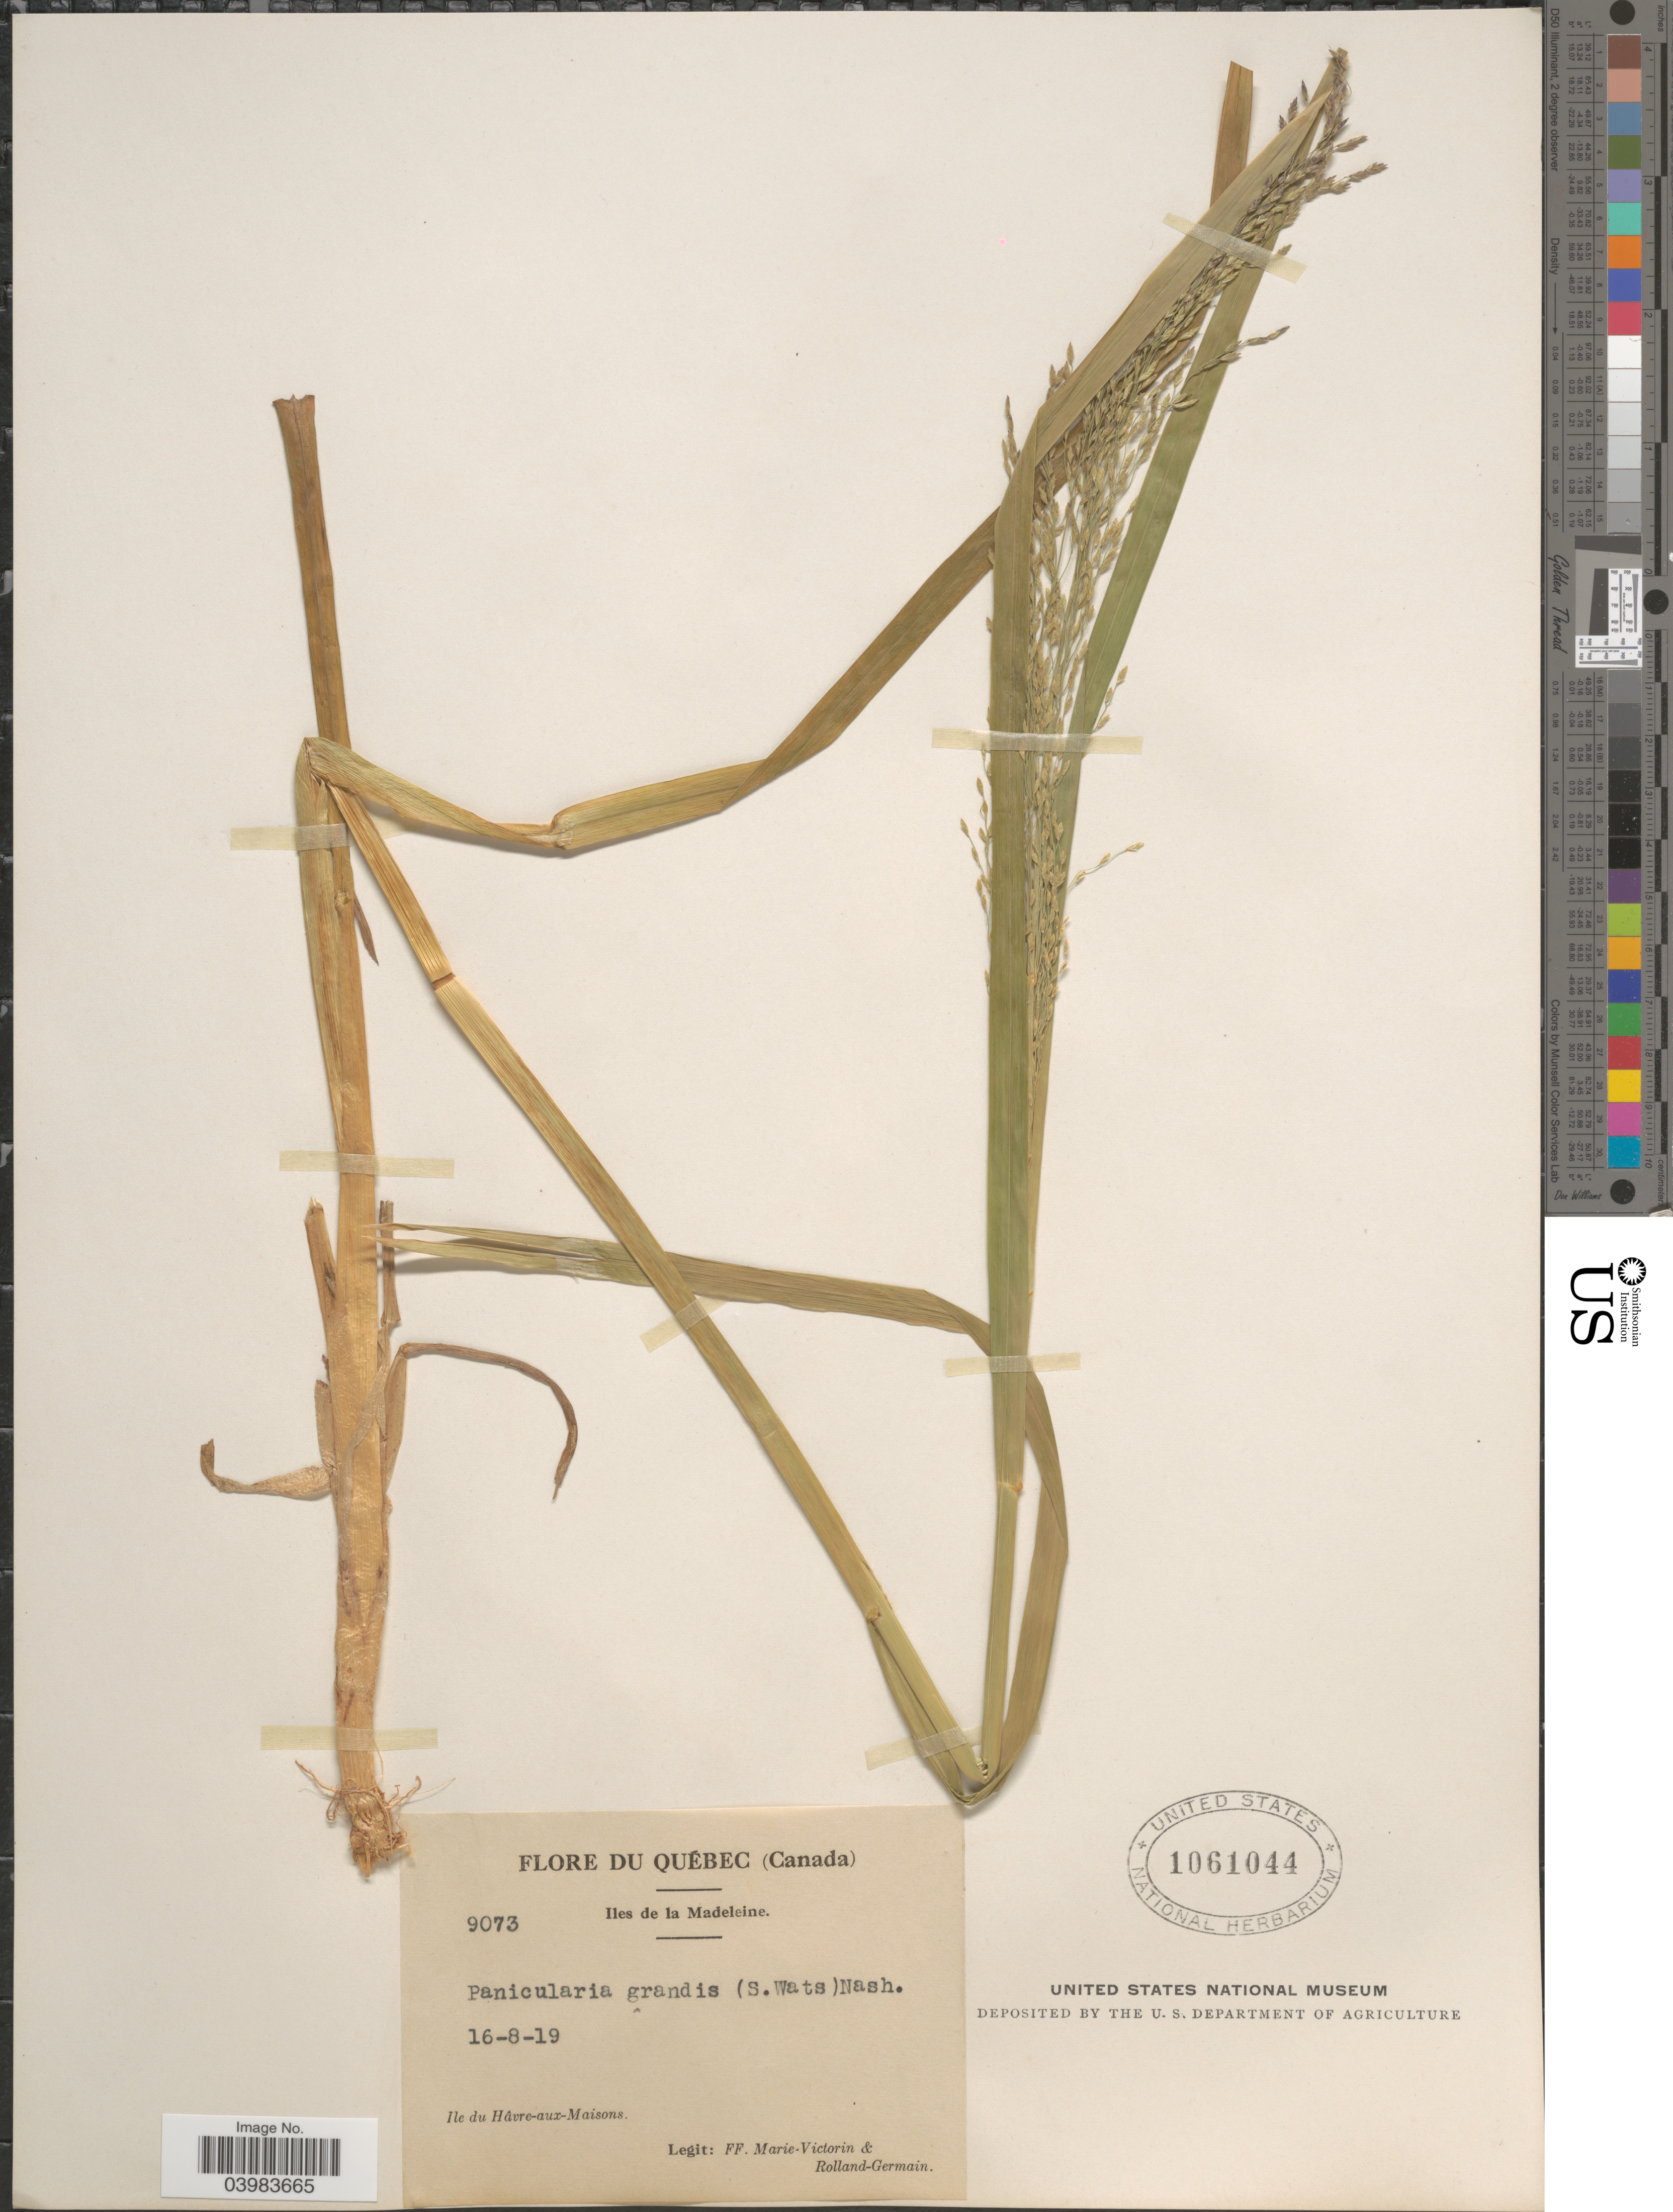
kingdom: Plantae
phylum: Tracheophyta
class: Liliopsida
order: Poales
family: Poaceae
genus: Glyceria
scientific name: Glyceria grandis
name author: S. Watson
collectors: F. Marie-Victorin & Rolland-Germain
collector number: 9073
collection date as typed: Transcribed d/m/y: 16/8/19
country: Canada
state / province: Quebec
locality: Iles de la Madeleine. Ile du Hâvre-aux-Maisons.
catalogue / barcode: US 1061044